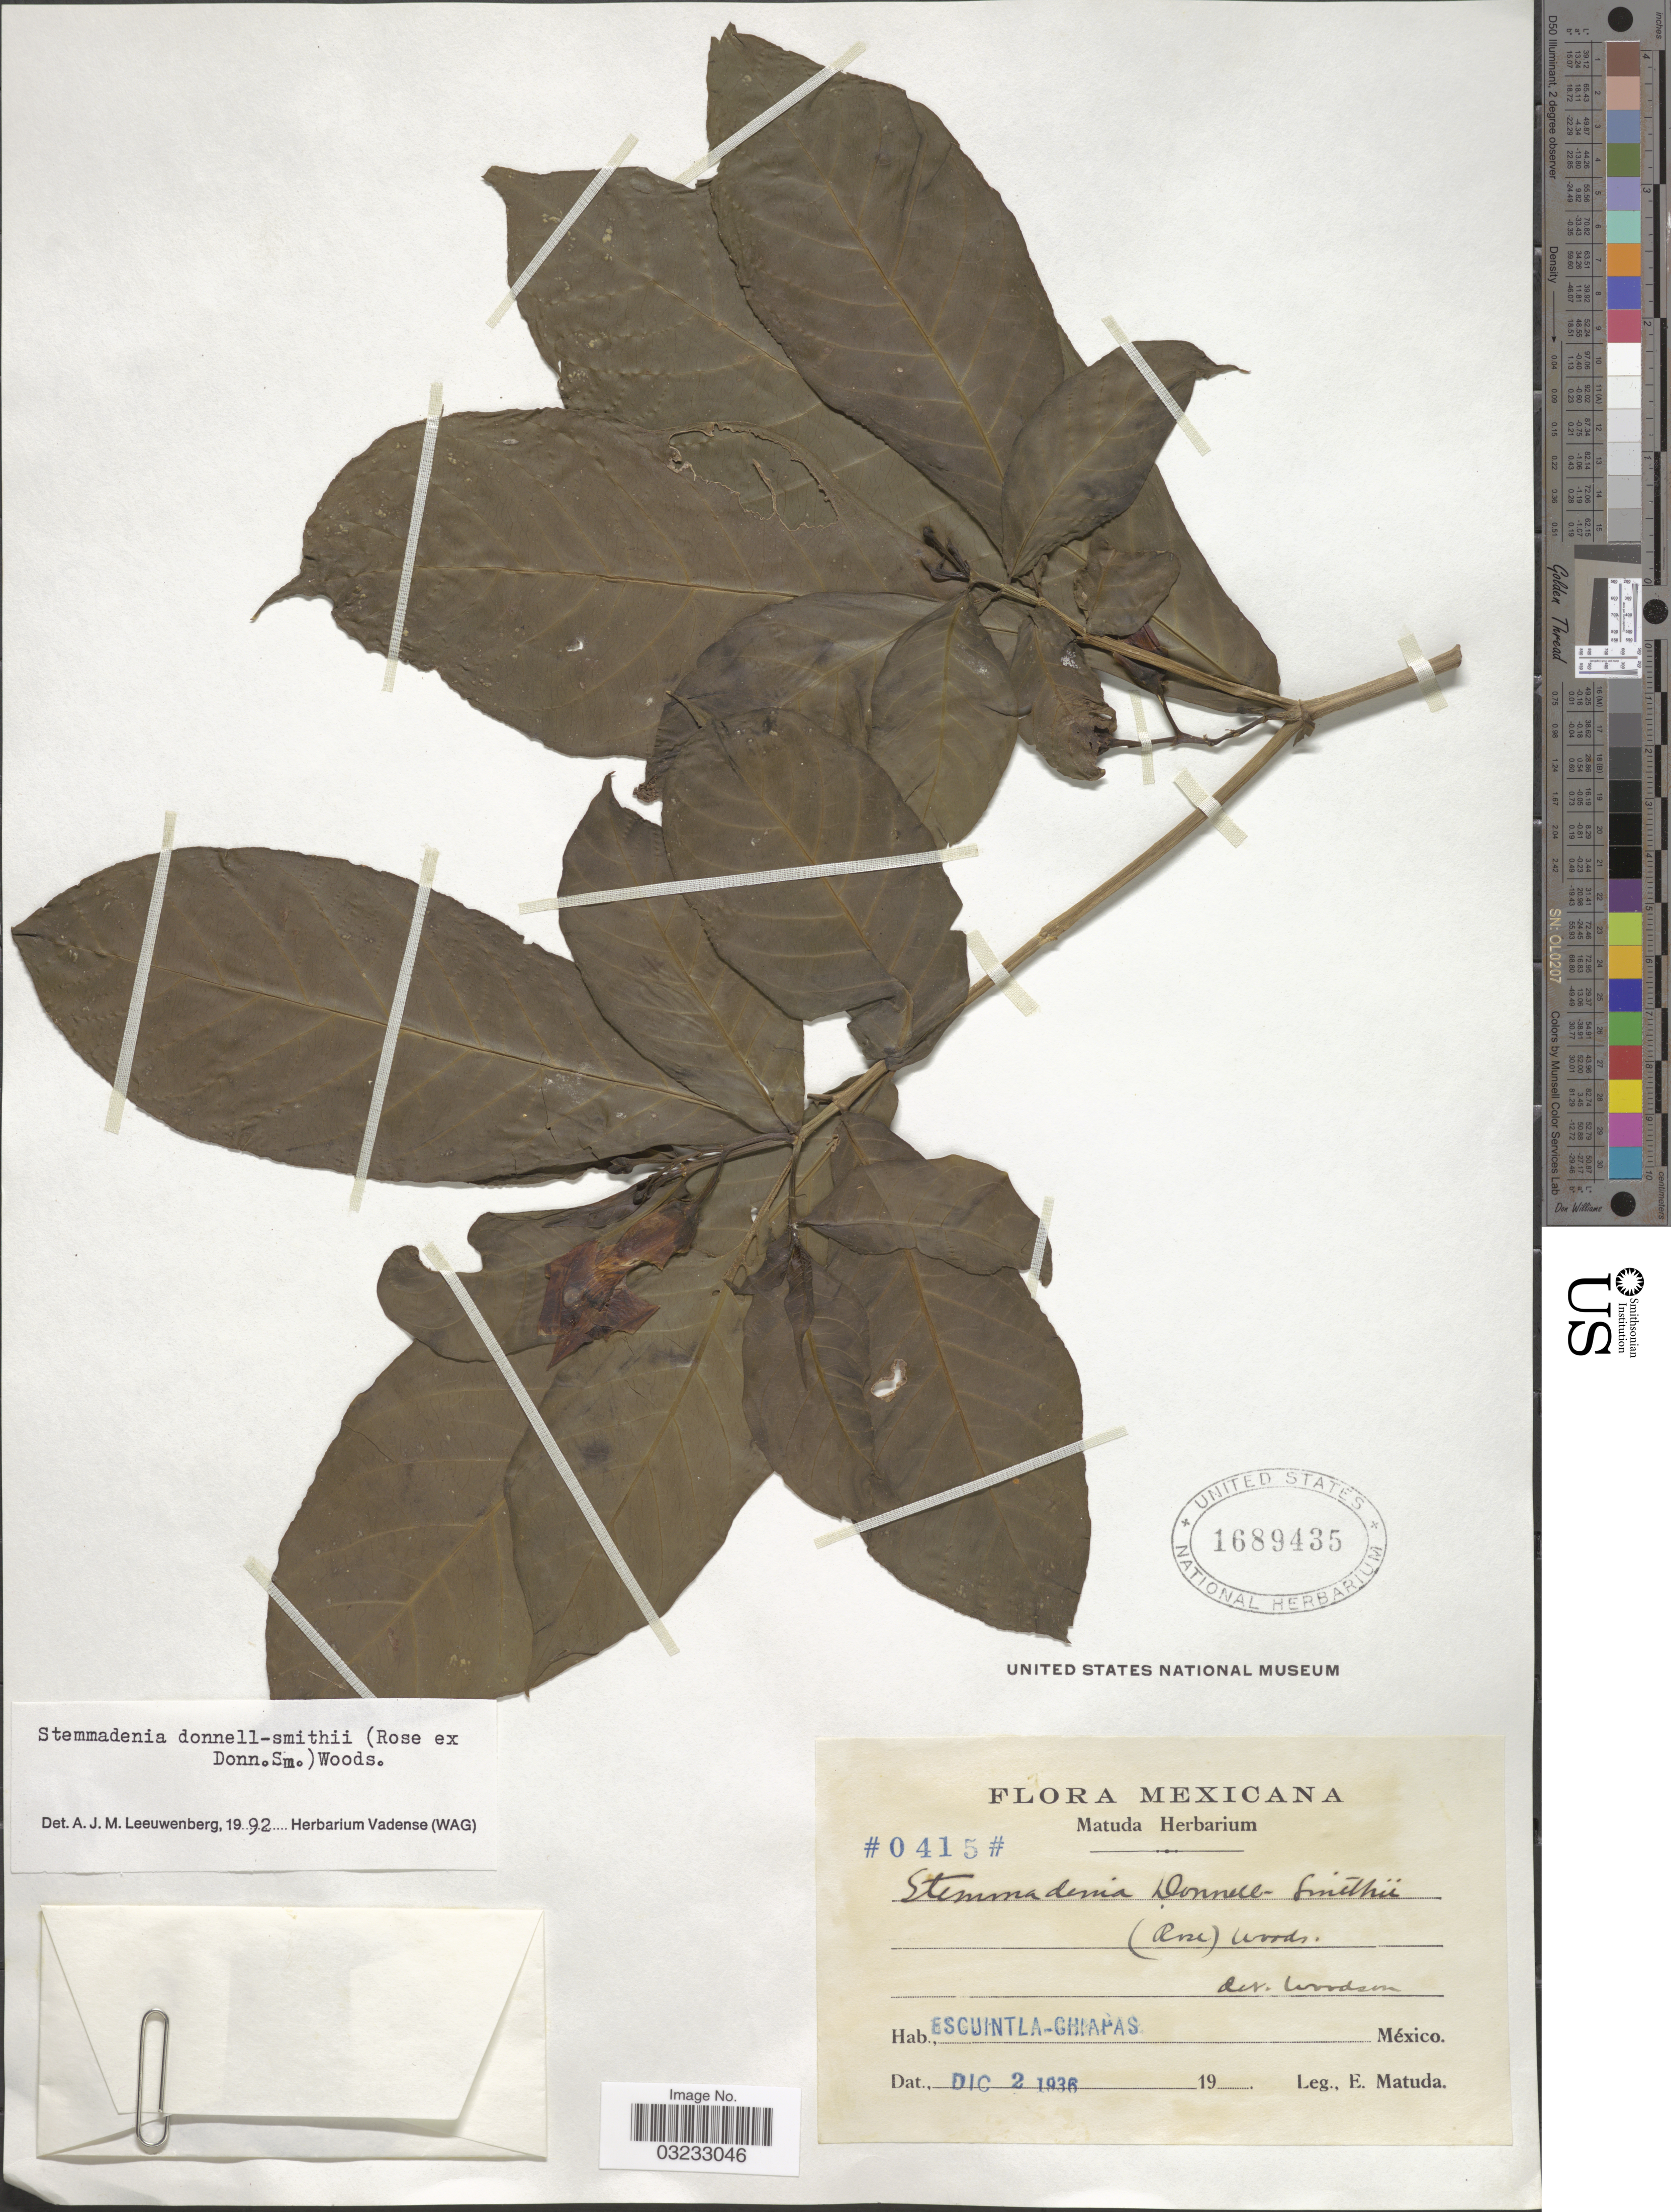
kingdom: Plantae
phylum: Tracheophyta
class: Magnoliopsida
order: Gentianales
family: Apocynaceae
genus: Stemmadenia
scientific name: Stemmadenia donnell-smithii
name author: (Rose ex Donn. Sm.) Woodson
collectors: E. Matuda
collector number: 0415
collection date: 1936-12-02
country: Mexico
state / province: Chiapas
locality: Escuintla-Chiapas.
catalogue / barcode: US 1689435